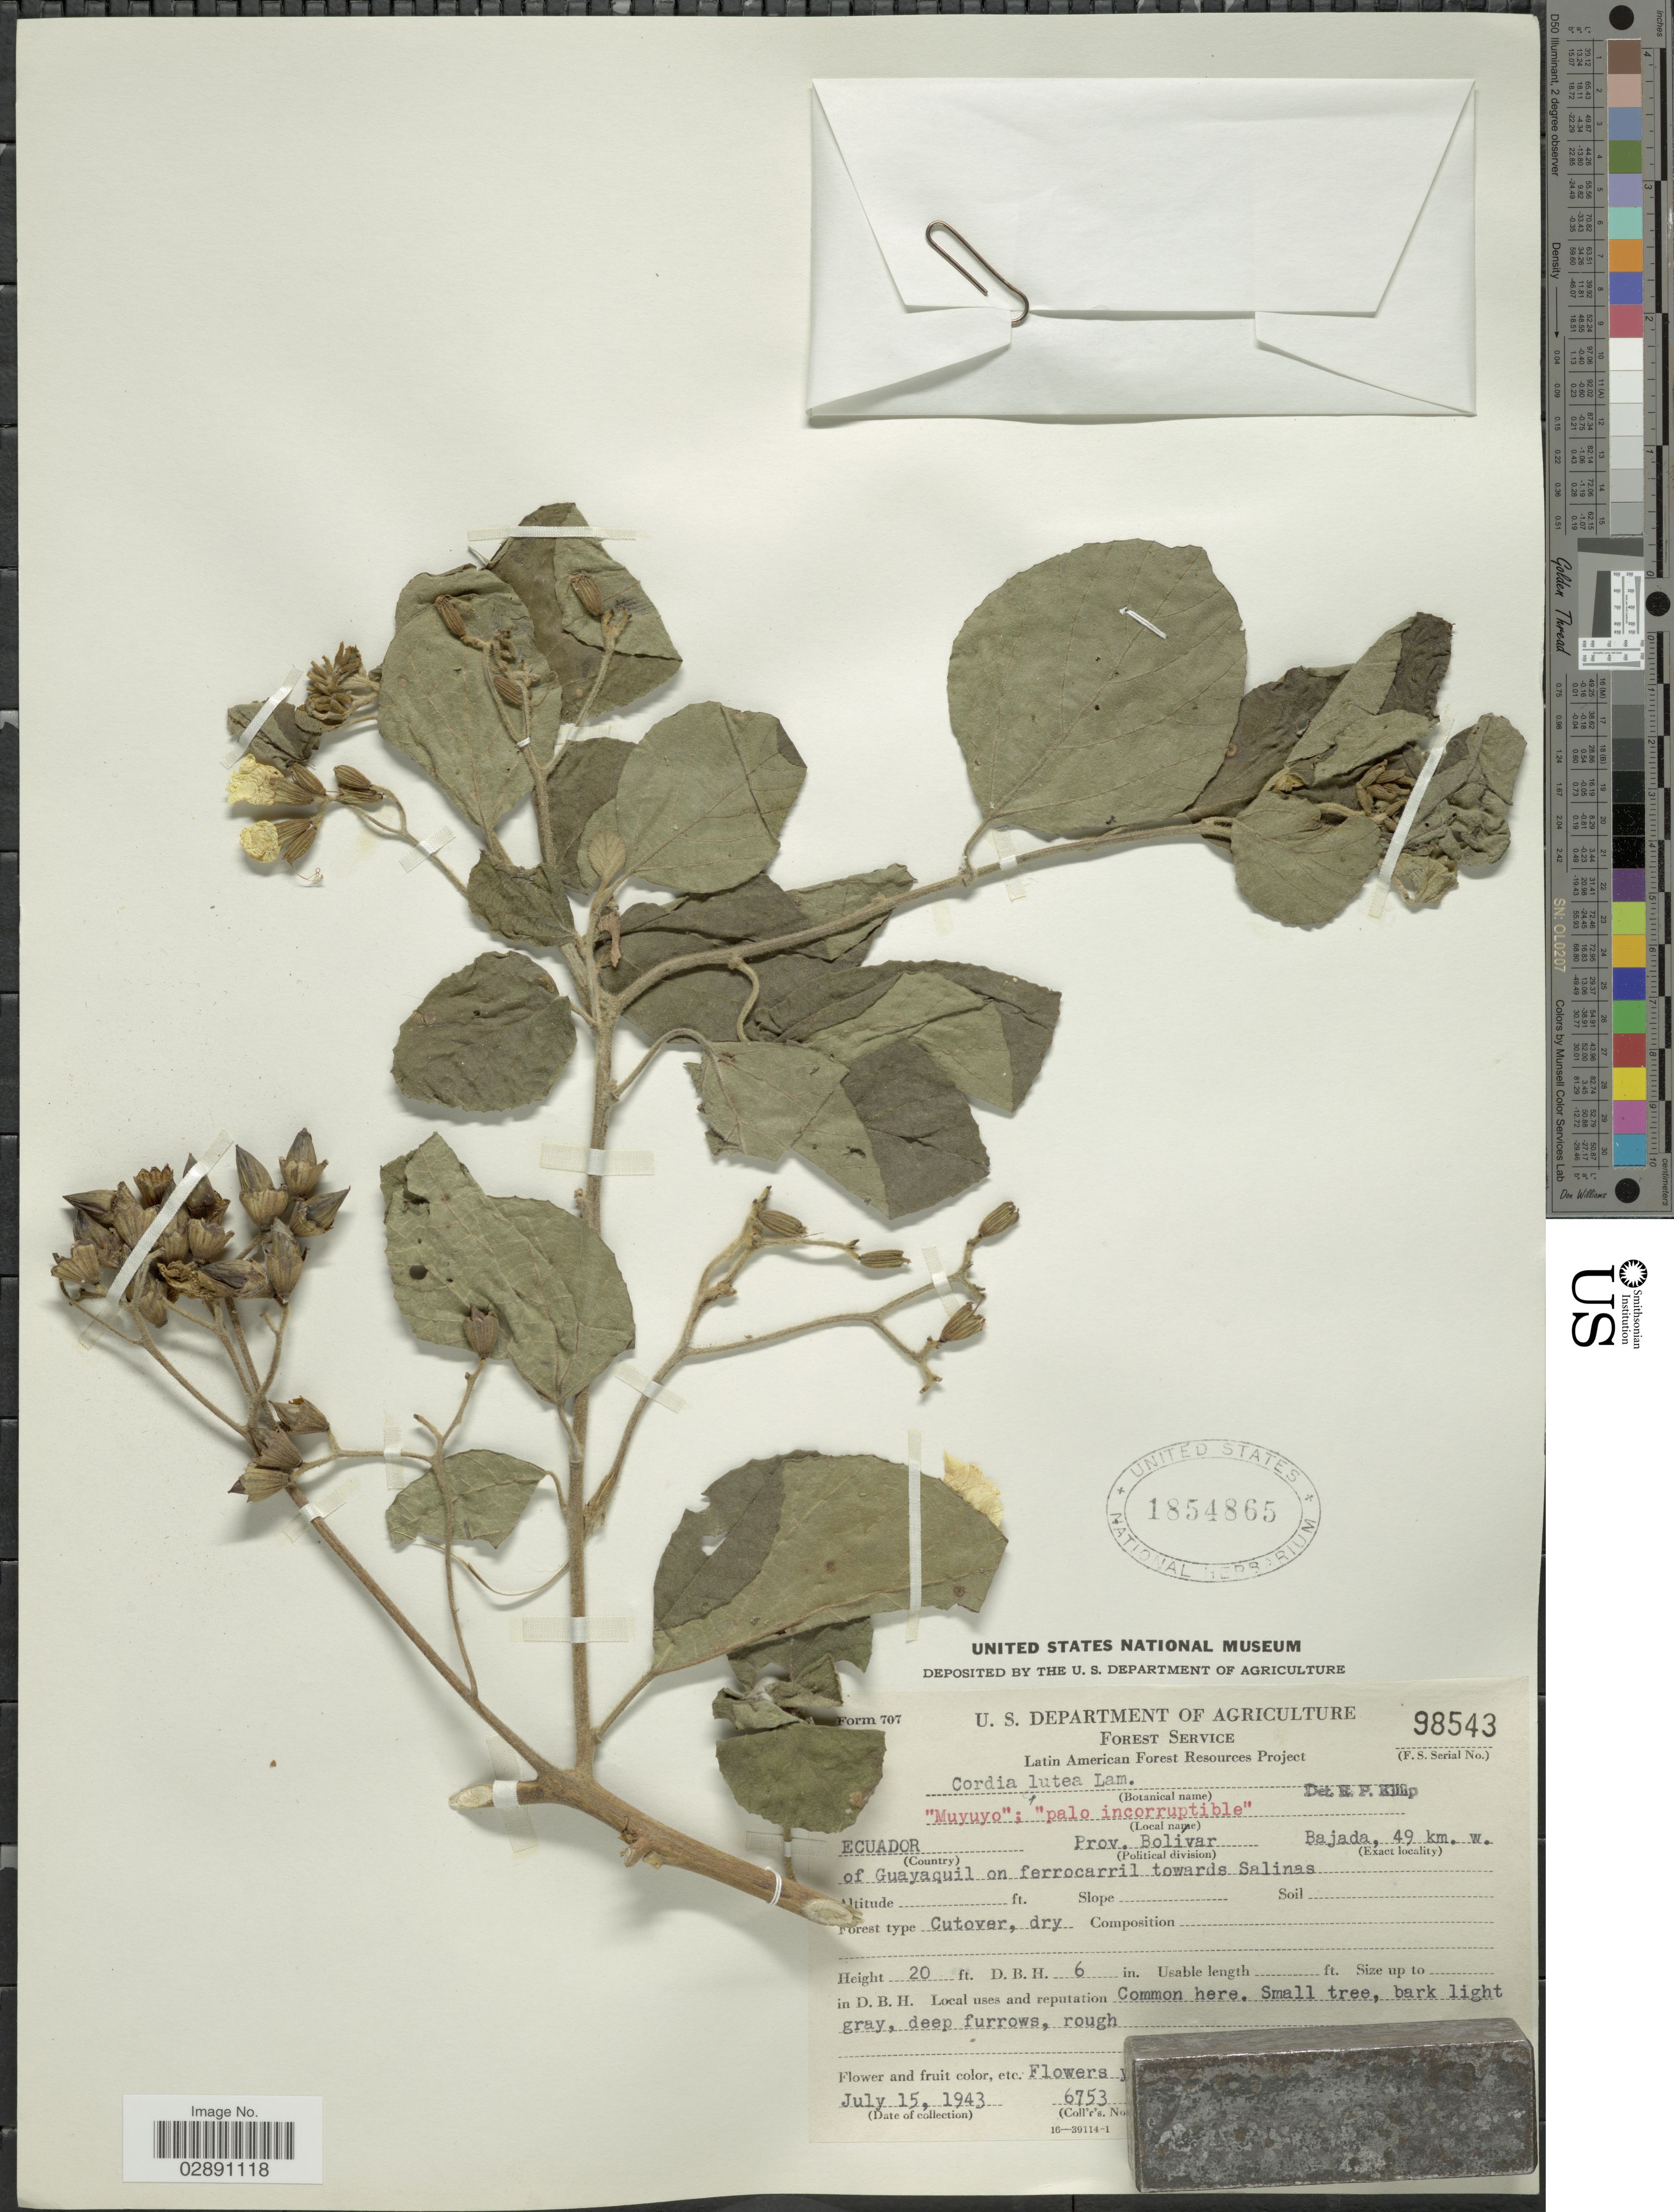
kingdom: Plantae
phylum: Tracheophyta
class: Magnoliopsida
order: Boraginales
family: Cordiaceae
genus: Cordia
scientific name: Cordia lutea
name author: Lam.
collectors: E. L. Little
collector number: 6753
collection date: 1943-07-15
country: Ecuador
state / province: Bolívar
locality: Bajada, 49 km. w. of Guayaquil on ferrocarril towards Salinas.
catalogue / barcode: US 1854865